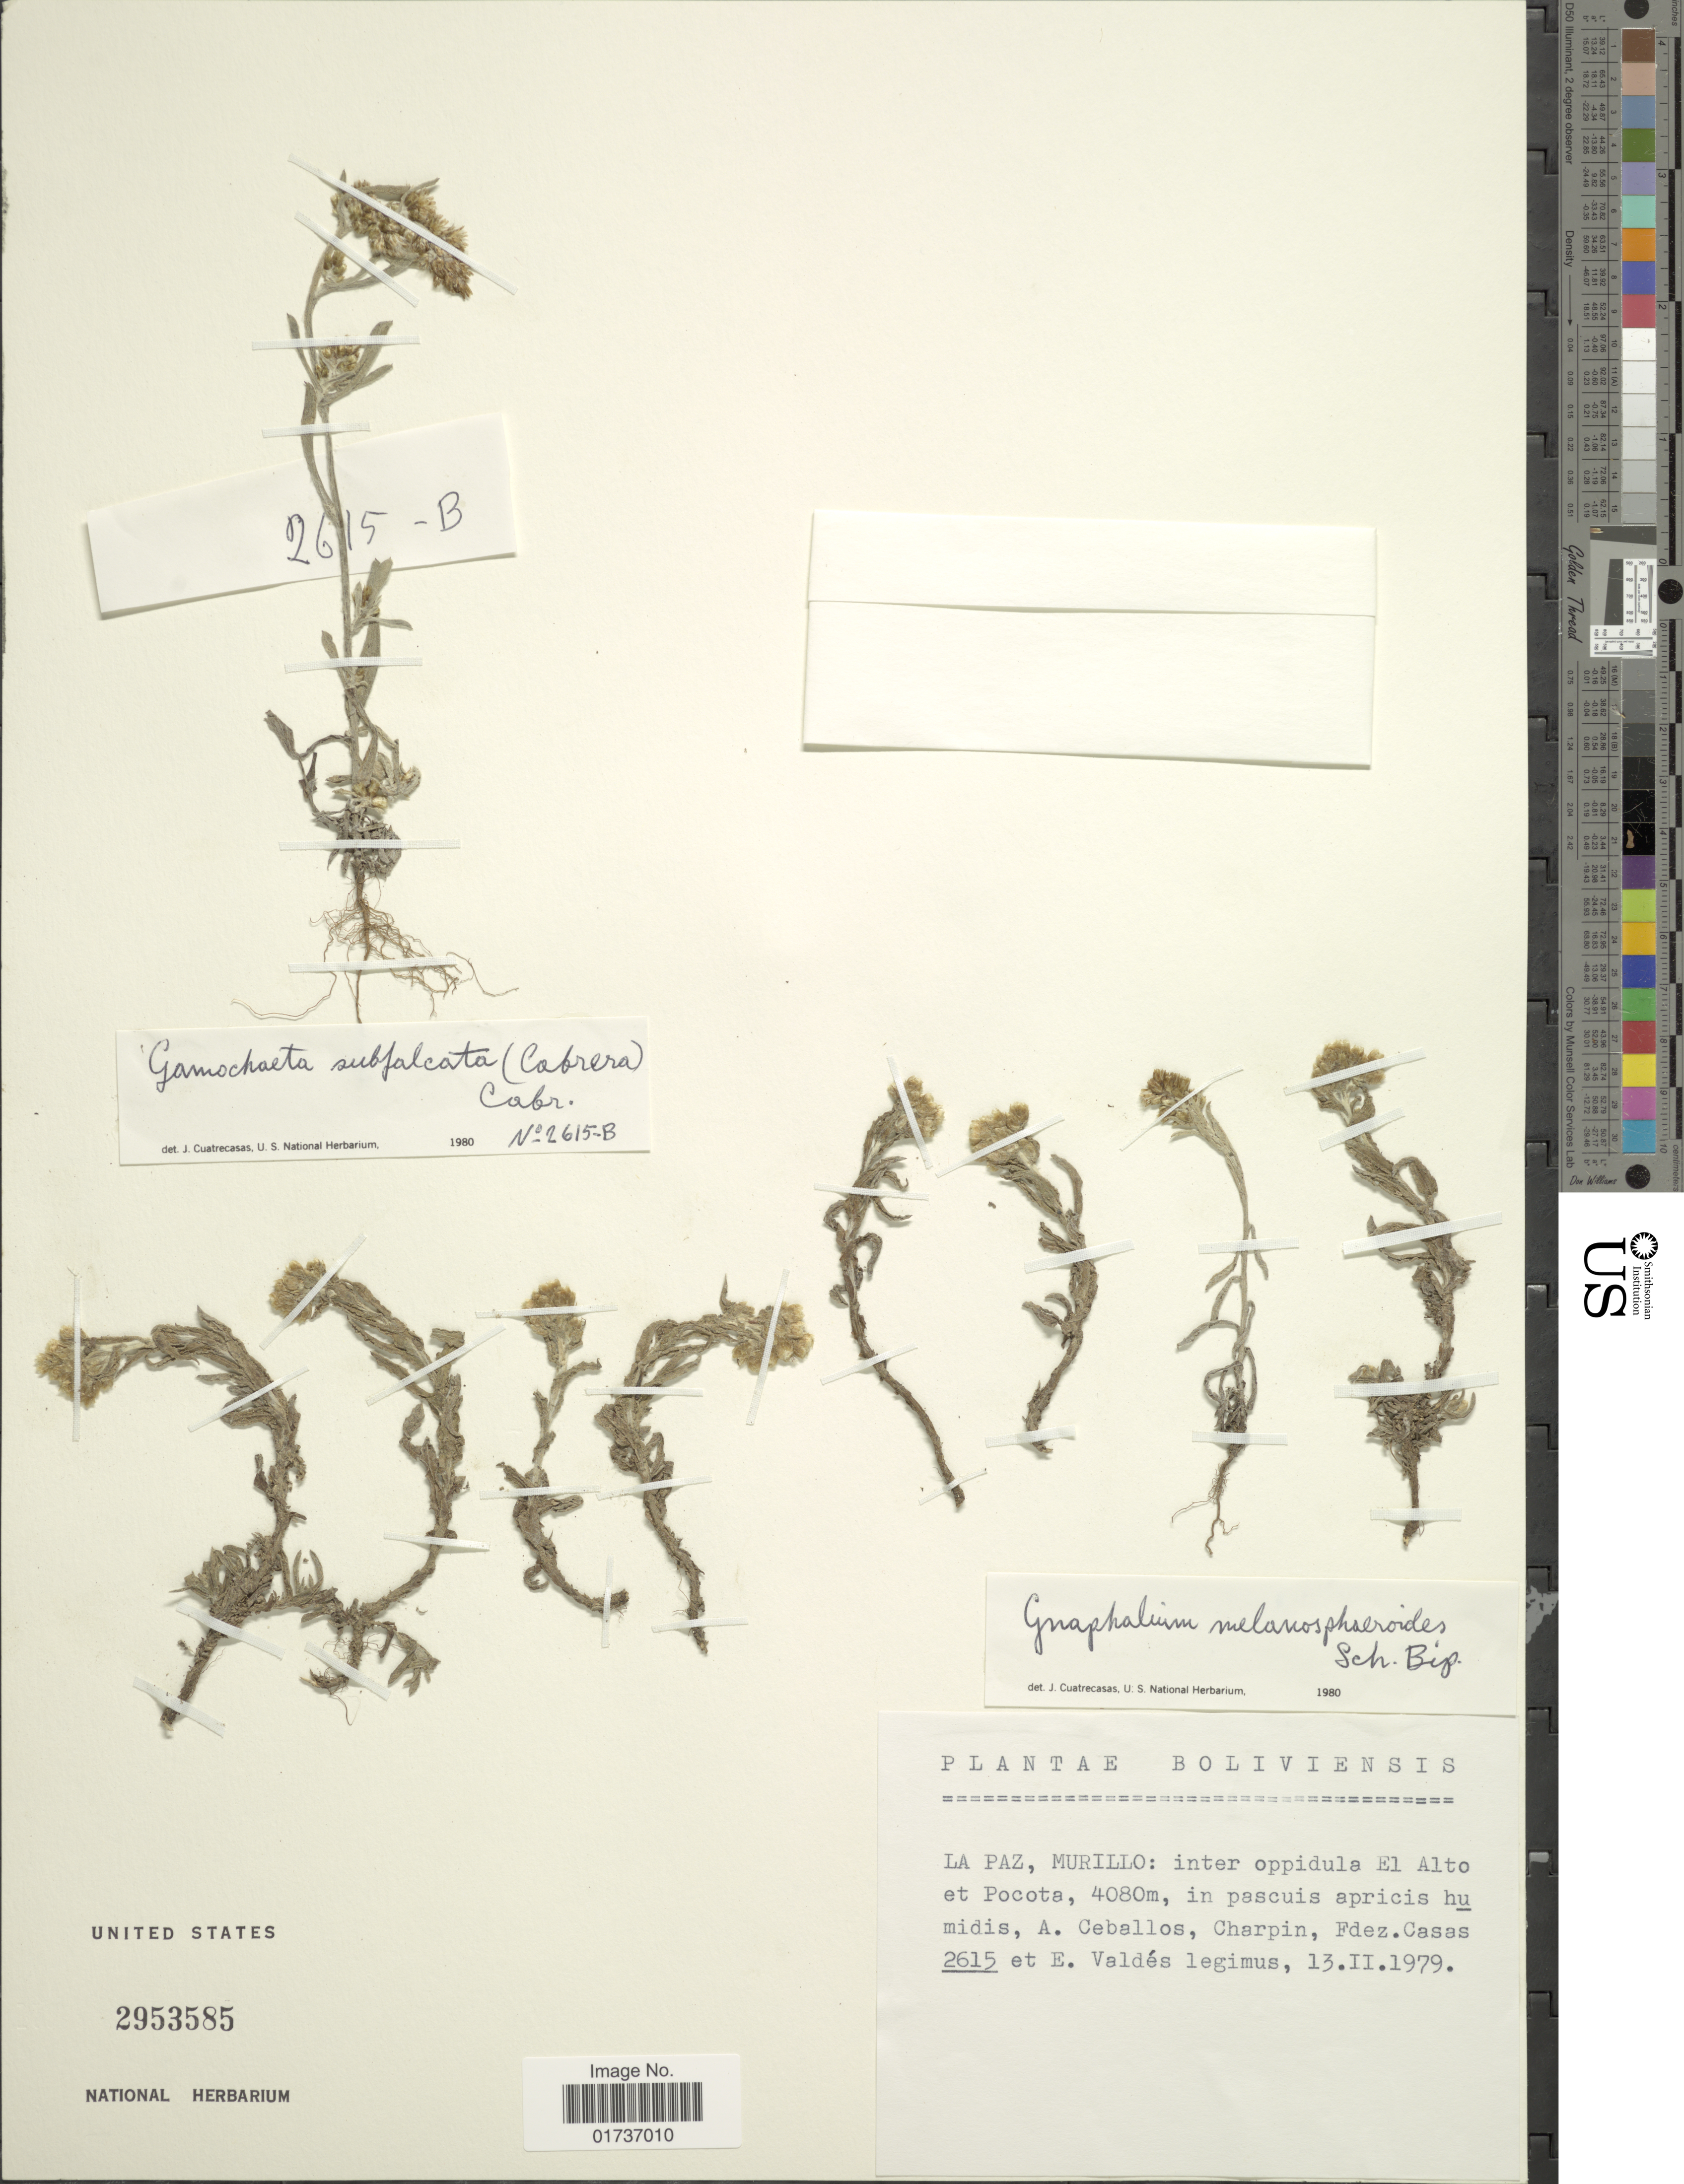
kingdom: Plantae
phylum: Tracheophyta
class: Magnoliopsida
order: Asterales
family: Asteraceae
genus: Gnaphalium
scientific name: Gnaphalium melanosphaeroides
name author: Sch. Bip. & Wedd.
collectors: A. Ceballos, A. Charpin, F. Casas & E. Valdés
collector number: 2615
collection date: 1979-02-13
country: Bolivia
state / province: La Paz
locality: Murillo: inter oppidula El Alto et Pocota, in apricis humidis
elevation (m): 4080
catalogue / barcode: US 2953585